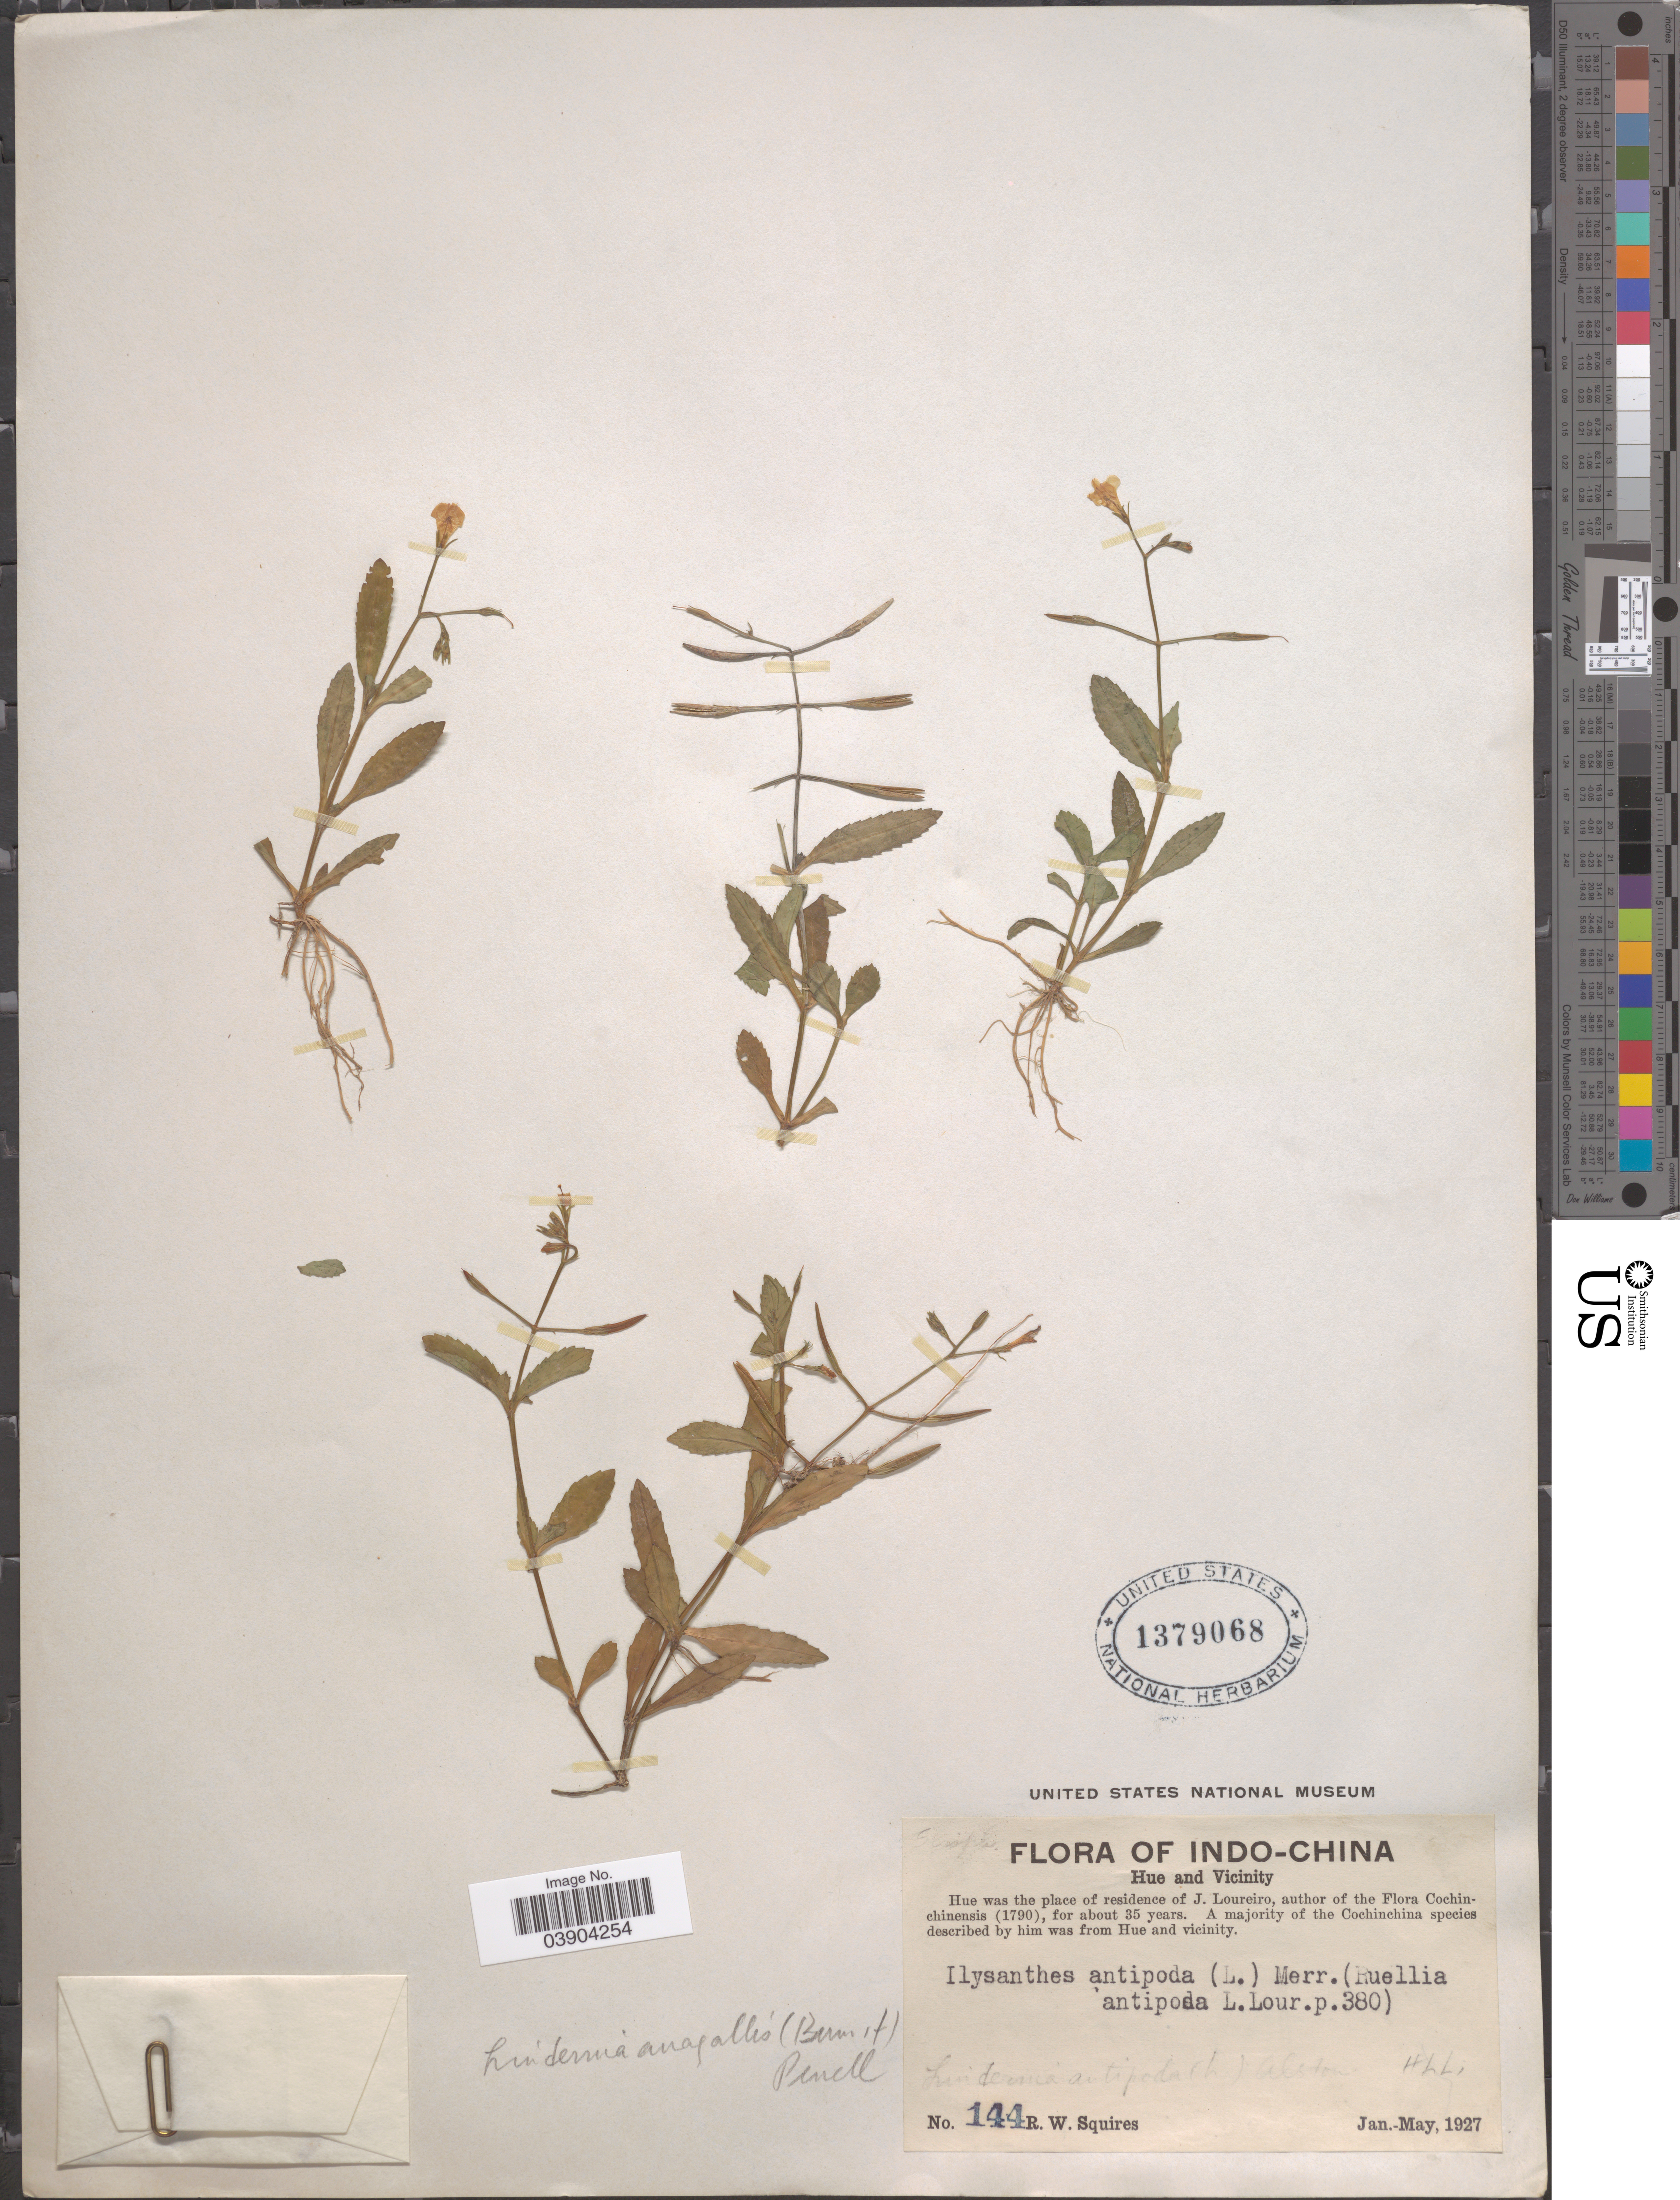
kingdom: Plantae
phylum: Tracheophyta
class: Magnoliopsida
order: Lamiales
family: Linderniaceae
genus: Lindernia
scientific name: Lindernia anagallis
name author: (Burm. f.) Pennell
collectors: R. Squires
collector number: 144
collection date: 1927-01/1927-05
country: Vietnam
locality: Indo-China. Hue and Vicinity.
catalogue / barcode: US 1379068